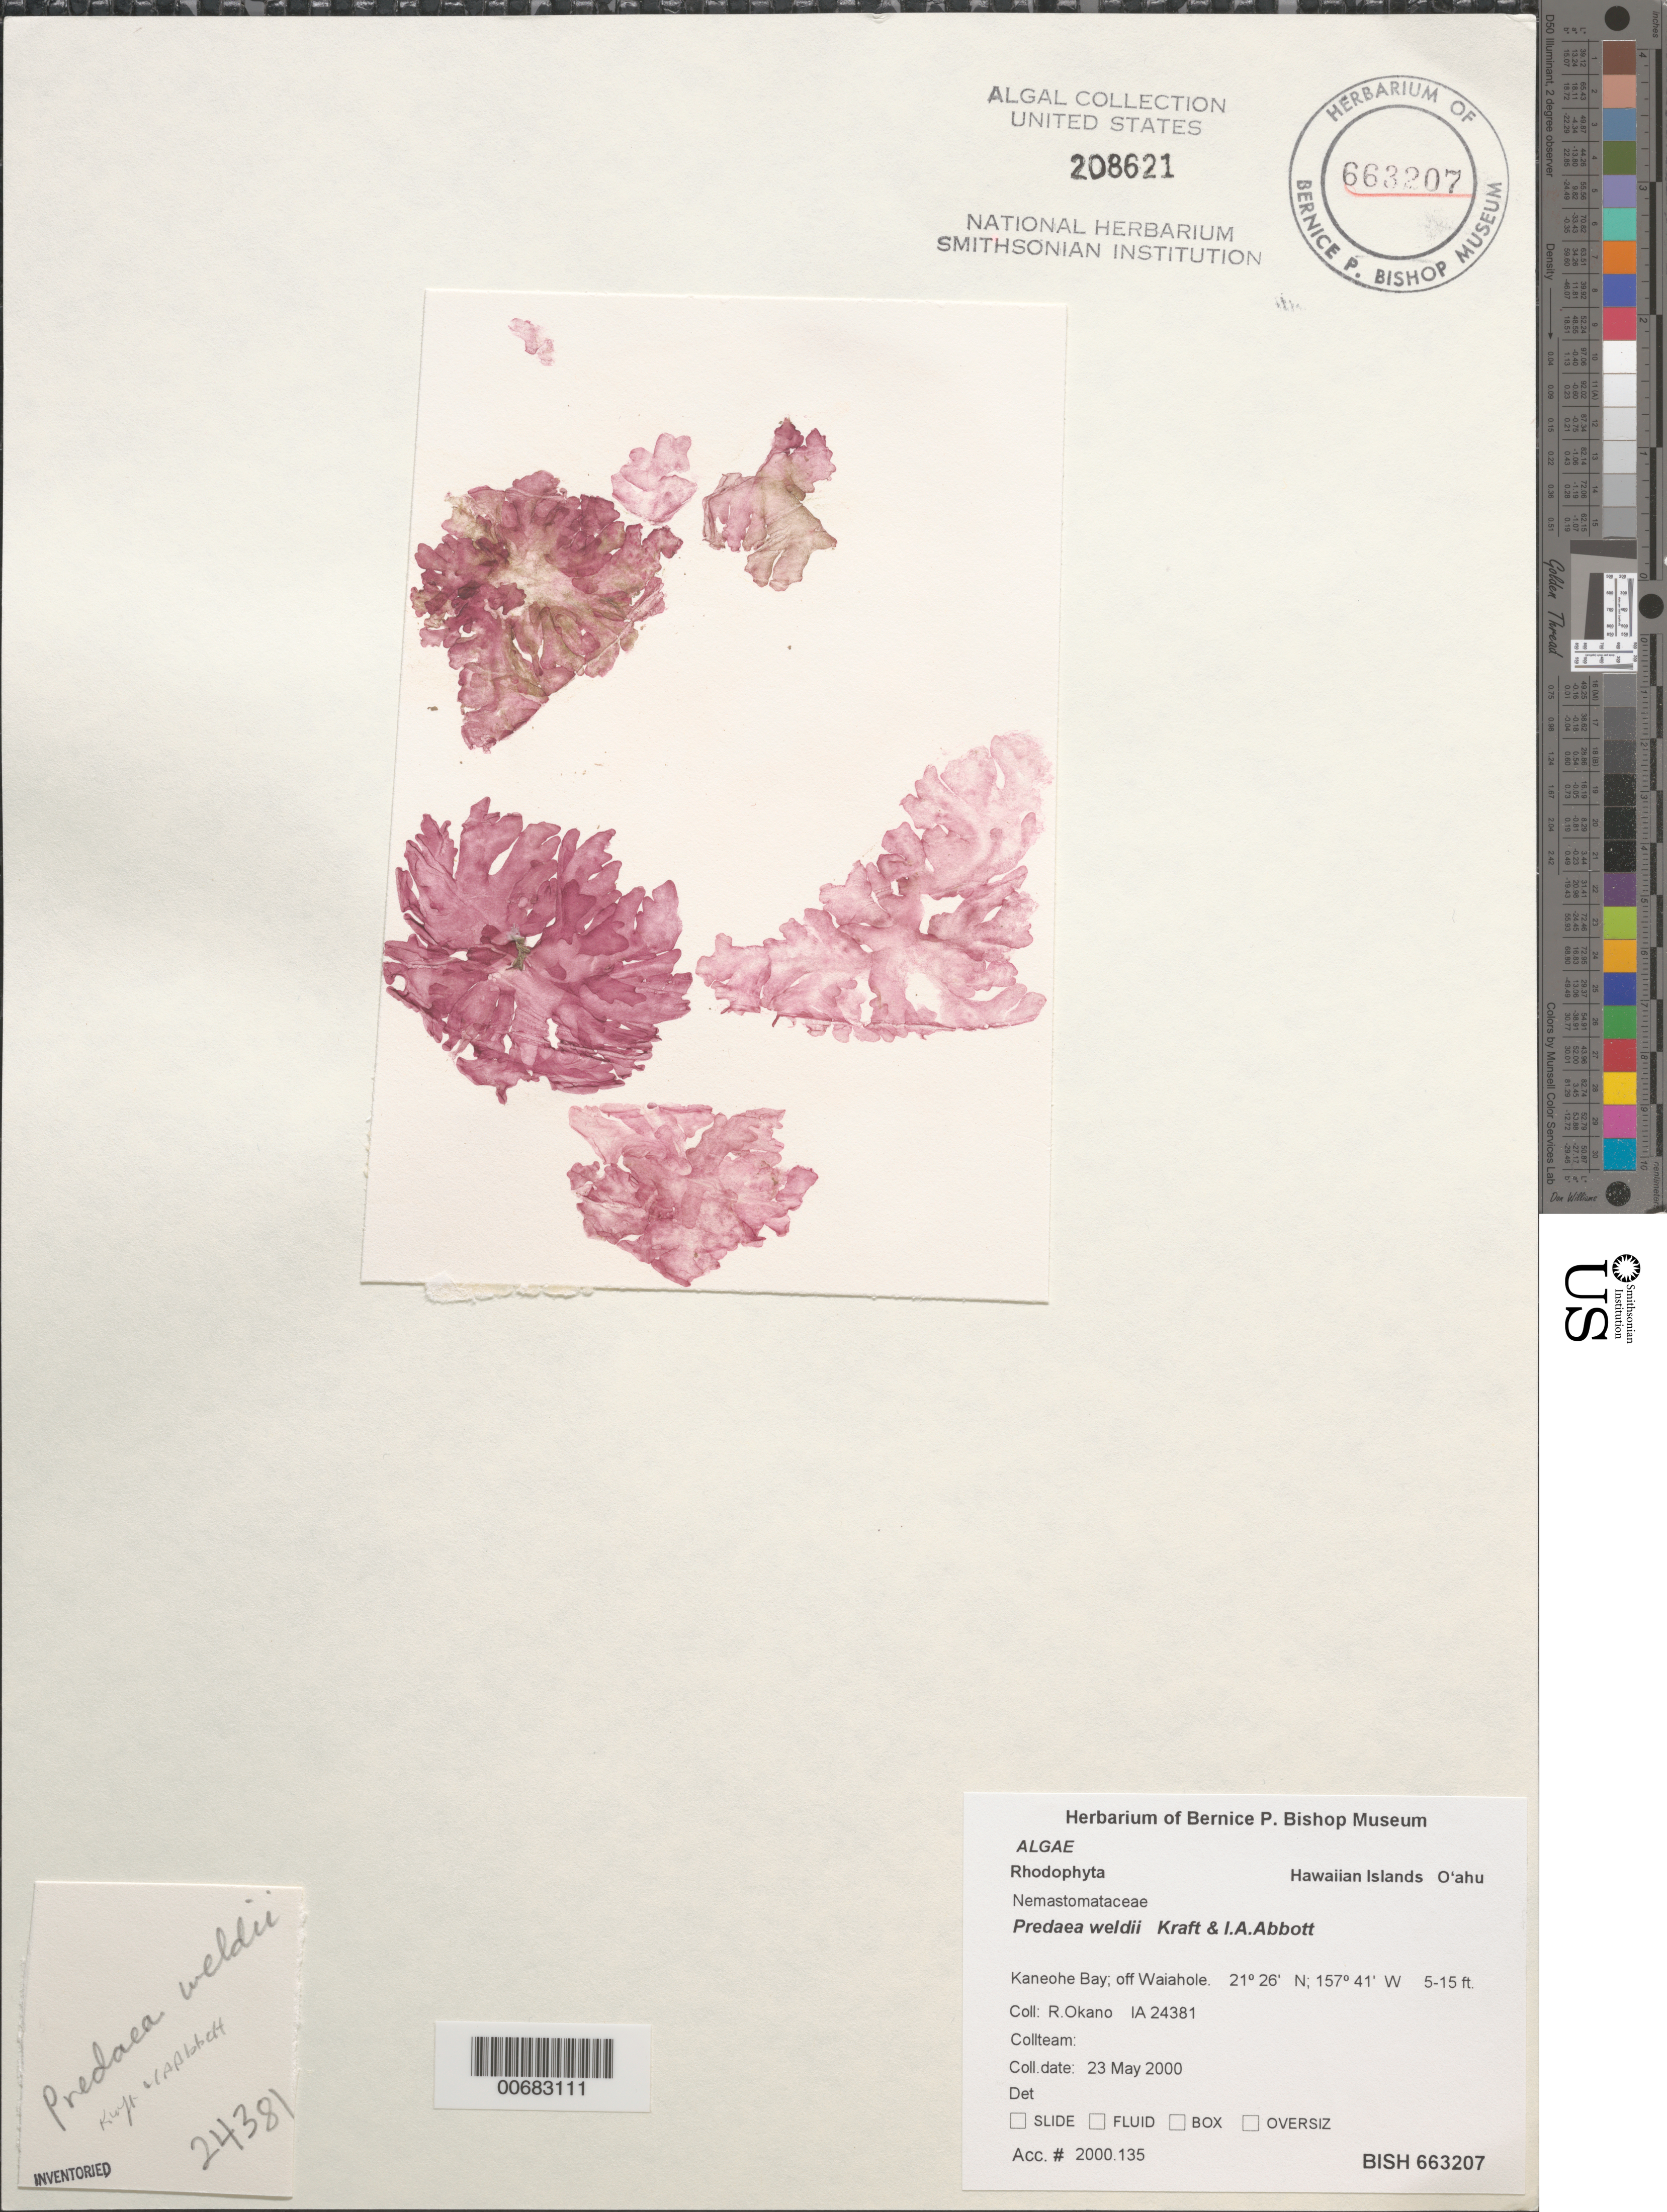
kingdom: Plantae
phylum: Rhodophyta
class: Florideophyceae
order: Nemastomatales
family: Nemastomataceae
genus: Predaea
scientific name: Predaea weldii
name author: G.T.Kraft & I.A. Abbott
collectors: R. Okano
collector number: IAA 24381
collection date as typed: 23 May 2000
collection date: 2000-05-23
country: United States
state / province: Hawaii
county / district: Honolulu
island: Oahu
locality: Kaneohe Bay off Waiahole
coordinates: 21 26' N, 157 41' W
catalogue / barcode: US 208621